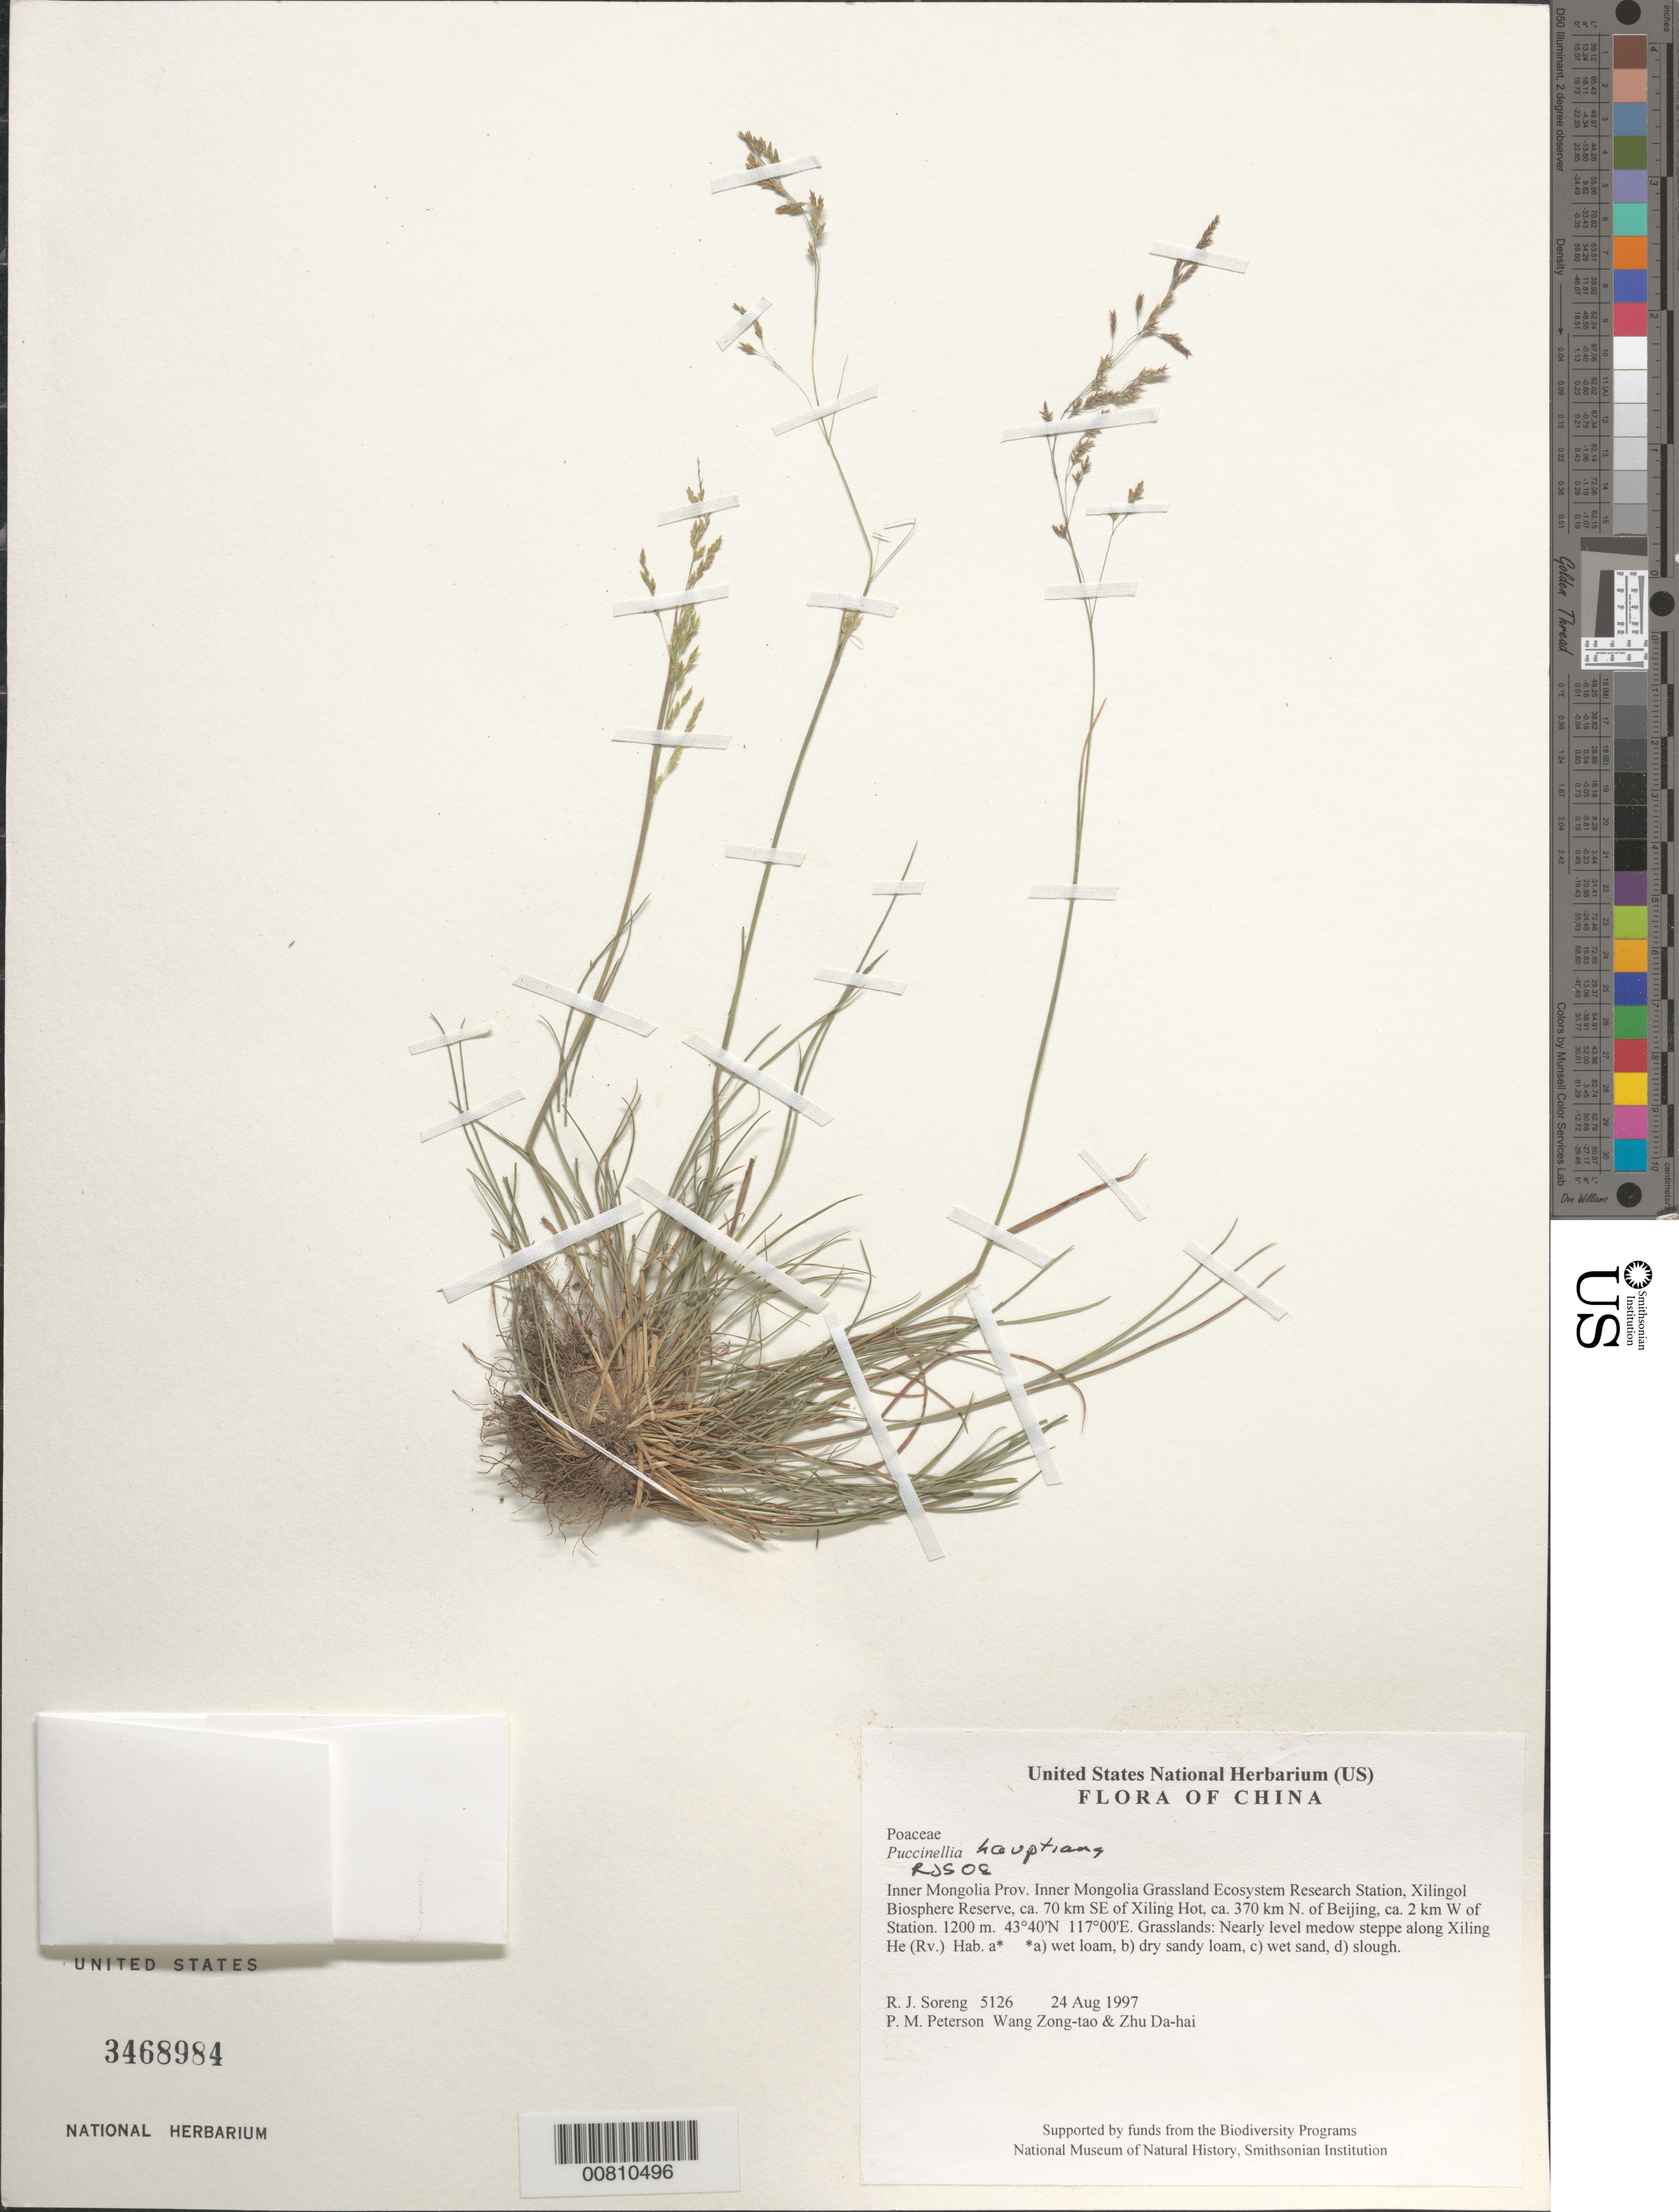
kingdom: Plantae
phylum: Tracheophyta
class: Liliopsida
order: Poales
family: Poaceae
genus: Puccinellia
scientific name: Puccinellia hauptiana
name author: (Trin. ex V.I. Krecz.) Kitag.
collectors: R. J. Soreng, P. M. Peterson & Zhu Da-hai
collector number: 5126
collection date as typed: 24 Aug 1997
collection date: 1997-08-24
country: China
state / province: Nei Monggol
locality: Inner Mongolia Grassland Ecosystem Research Station, Xilingol Biosphere Reserve, ca. 70 km SE of Xiling Hot, ca. 370 km N. of Beijing, ca. 2 km W of Station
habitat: Grasslands: Nearly level medow steppe along Xiling He (Rv.) Hab. a* *a) wet loam, b) dry sandy loam, c) wet sand, d) slo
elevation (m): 1200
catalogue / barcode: US 3468984